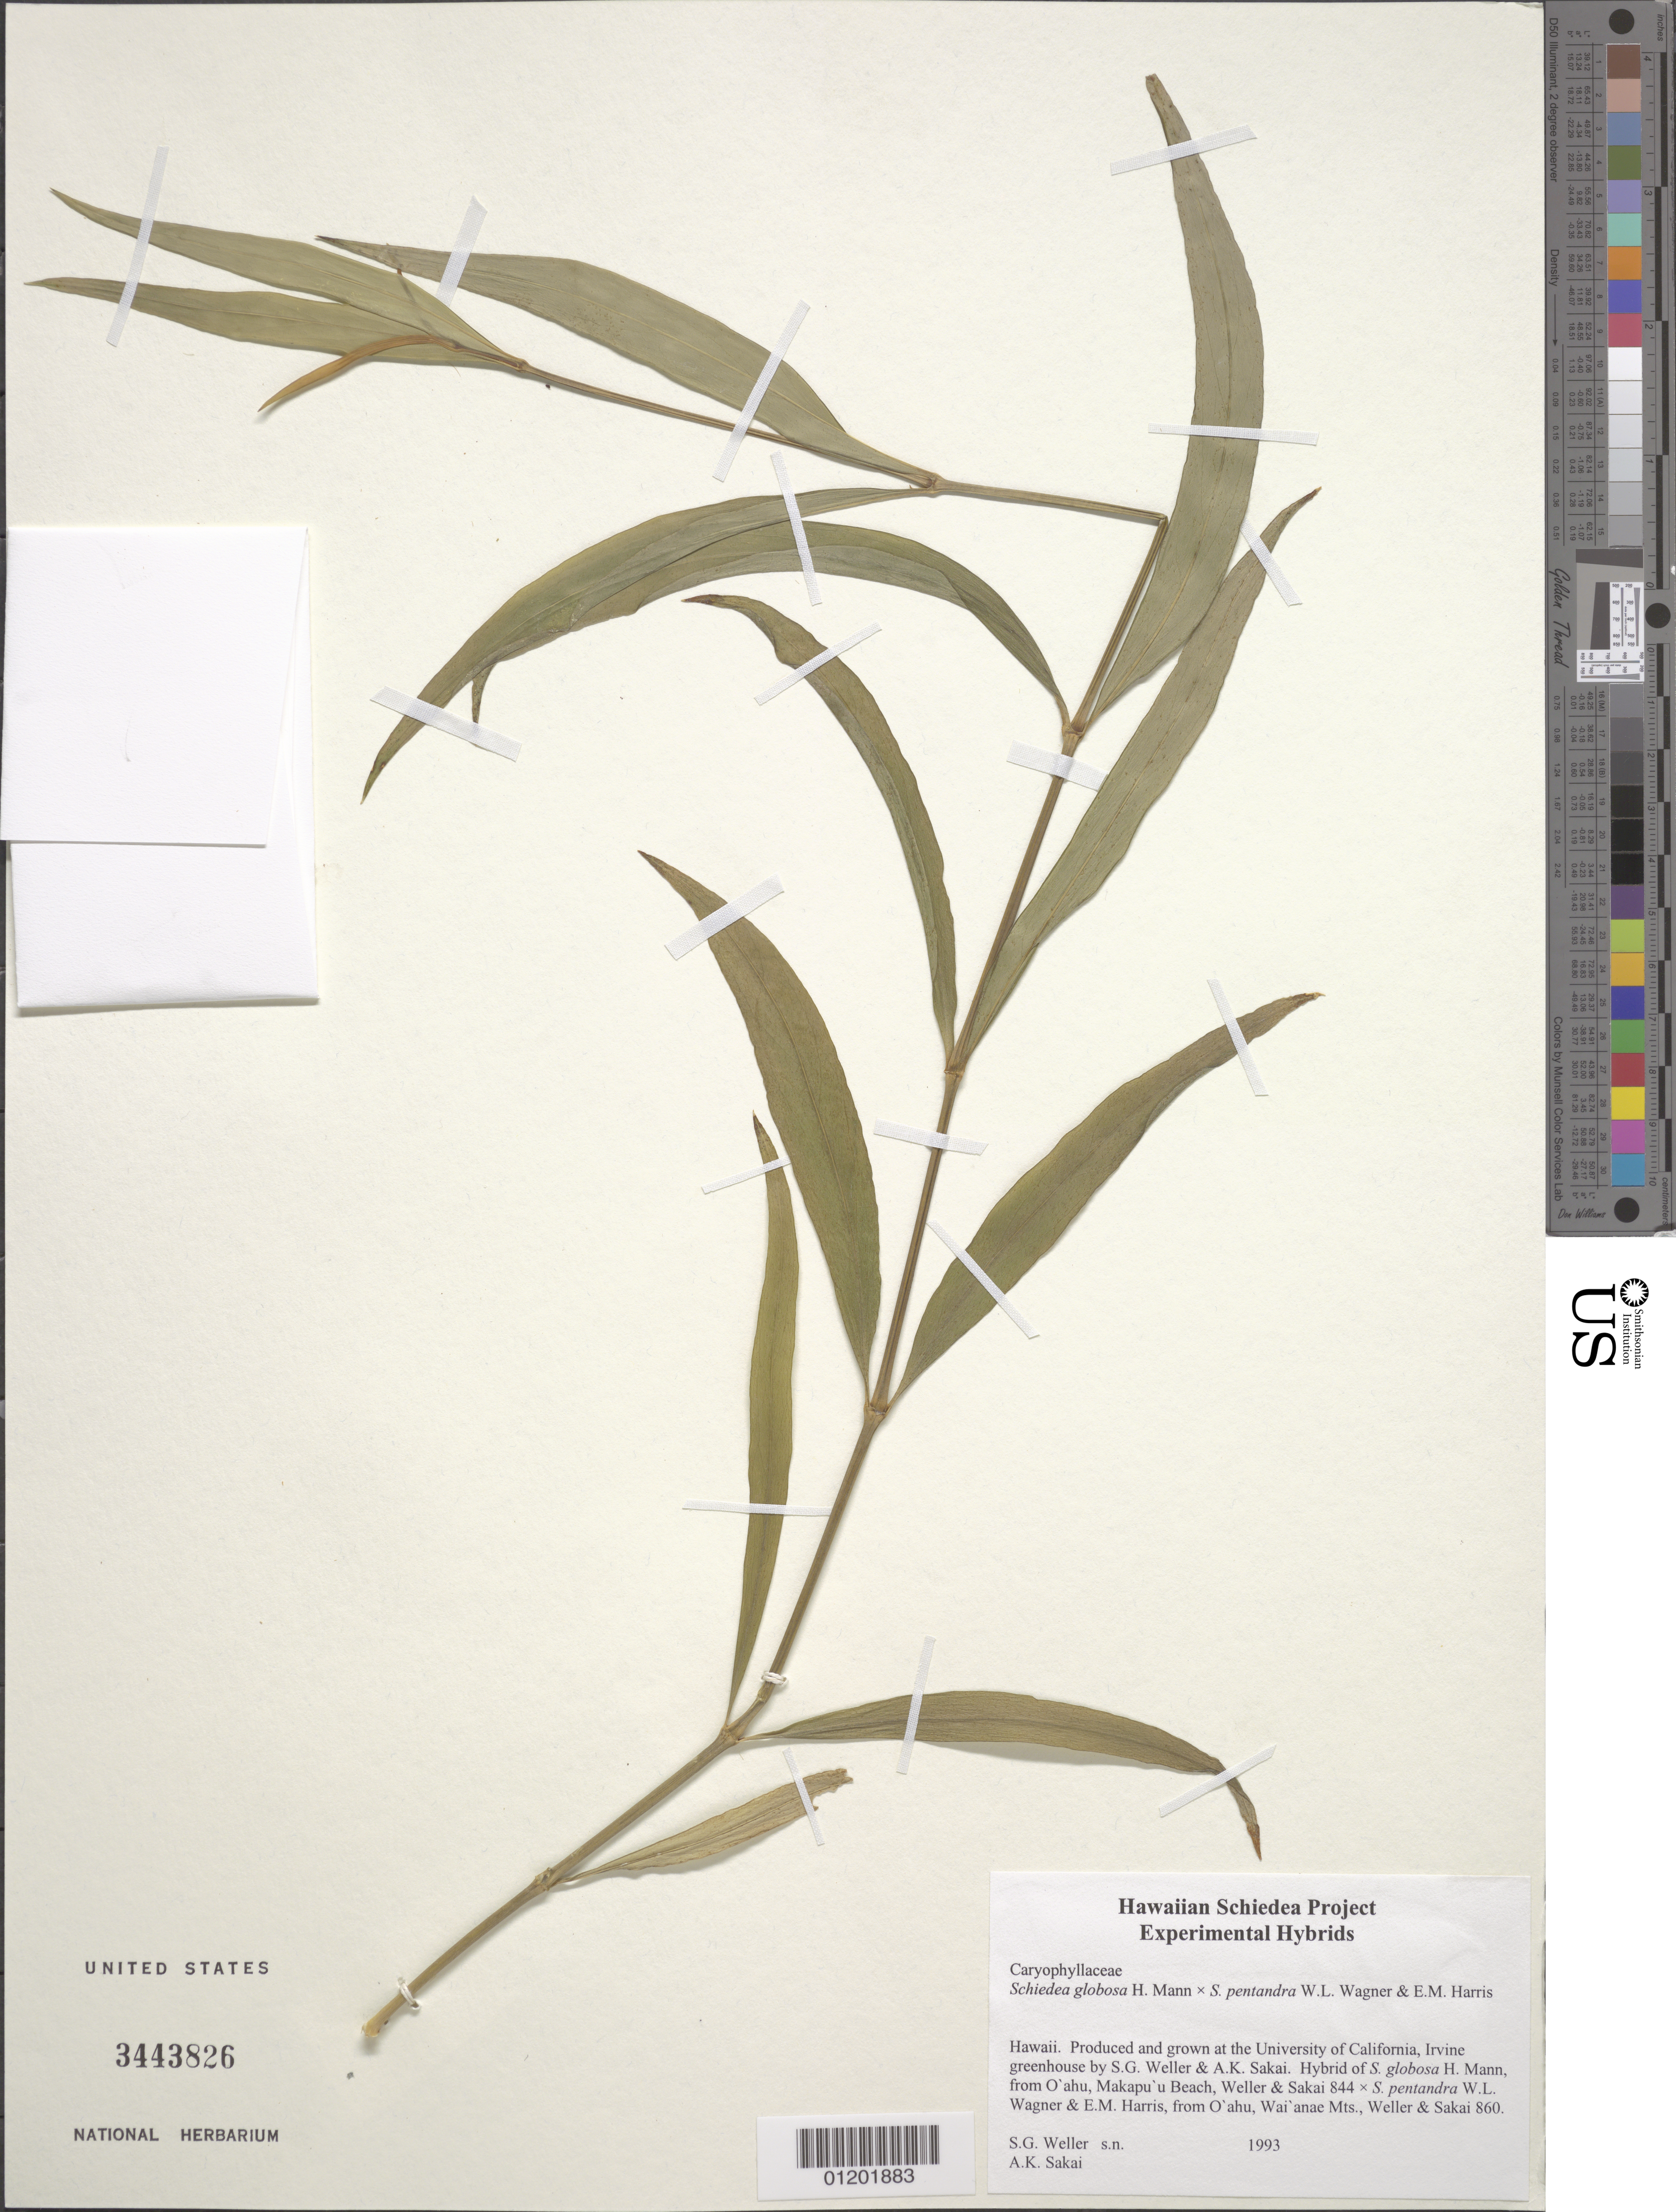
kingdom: Plantae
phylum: Tracheophyta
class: Magnoliopsida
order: Caryophyllales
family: Caryophyllaceae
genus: Schiedea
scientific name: Schiedea globosa x S. pentandra W.L. Wagner & E.M. Harris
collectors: S. G. Weller & A. Sakai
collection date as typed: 1993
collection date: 1993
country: United States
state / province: California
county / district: Orange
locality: University of California, Irvine greenhouse.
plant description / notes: Hybrid of S. globosa H. Mann [from O'ahu, Makapu'u Beach, Weller & Sakai 844] × S. pentandra W.L. Wagner & E.M. Harris [from O'ahu, Wai'anae Mts., Weller & Sakai 860].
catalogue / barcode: US 3443826